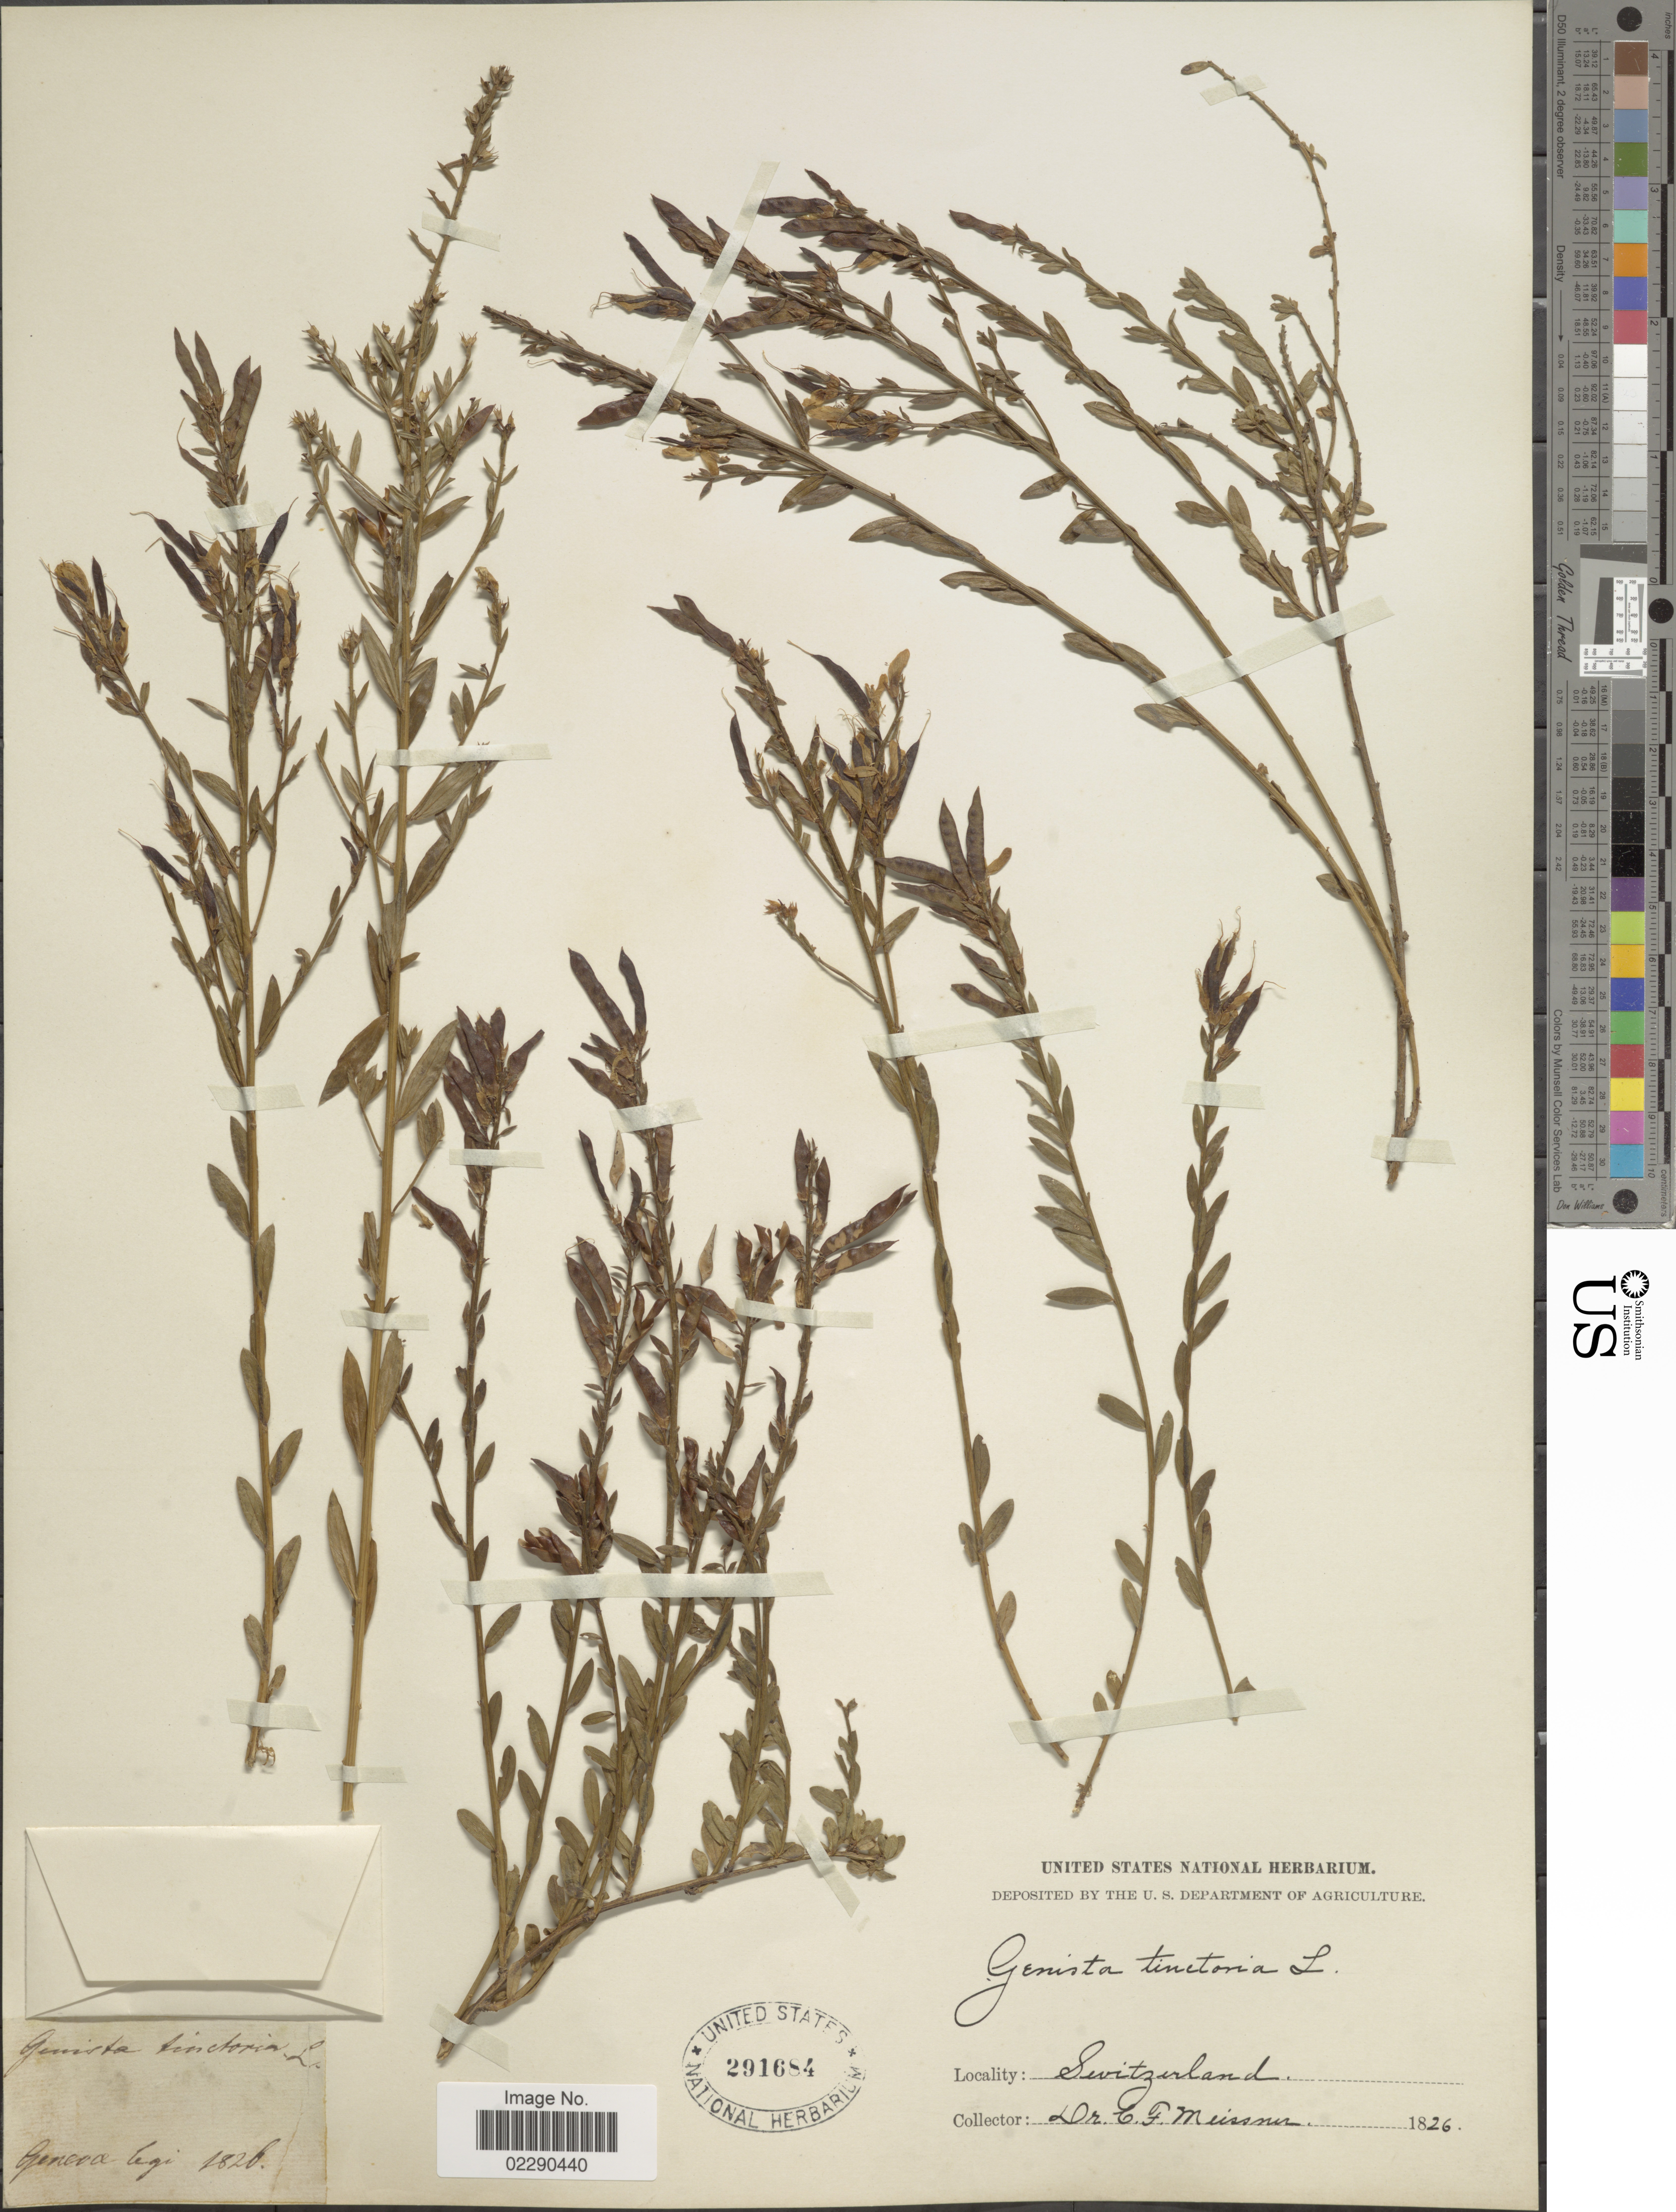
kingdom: Plantae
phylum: Tracheophyta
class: Magnoliopsida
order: Fabales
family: Fabaceae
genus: Genista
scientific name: Genista tinctoria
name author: L.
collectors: C. F. W. Meissner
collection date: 1826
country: Switzerland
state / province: Genève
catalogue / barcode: US 291684